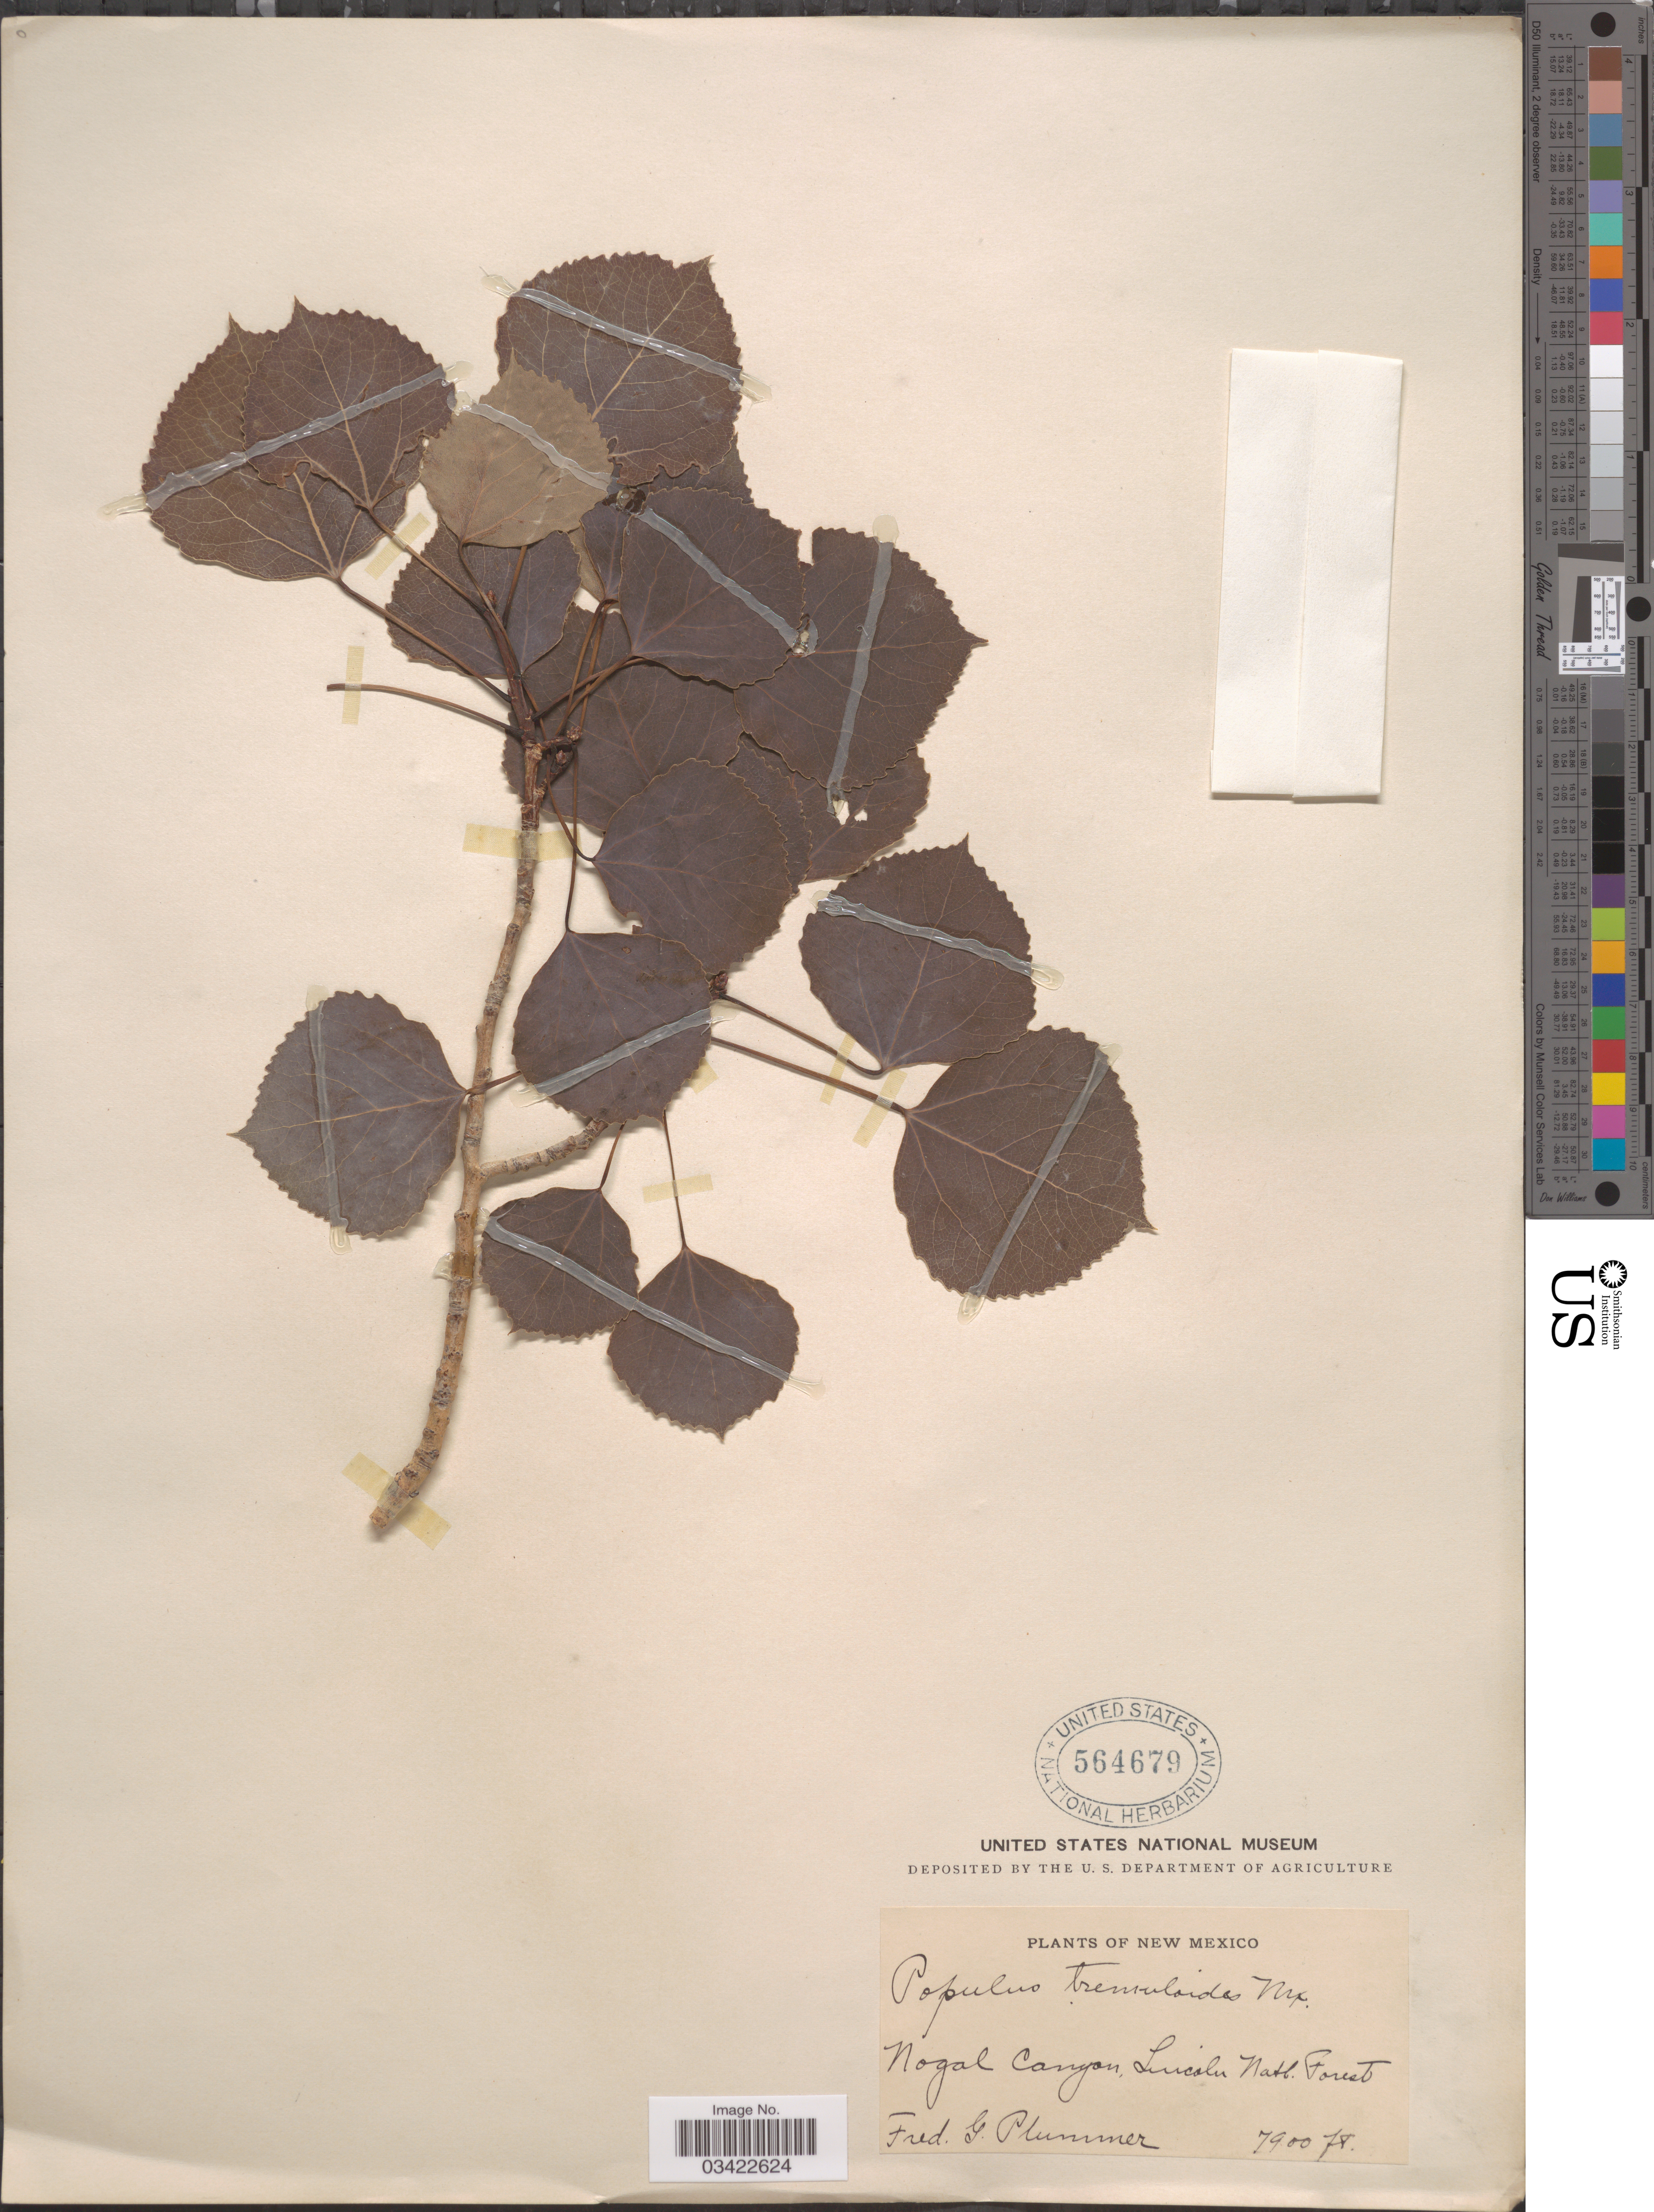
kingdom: Plantae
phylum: Tracheophyta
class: Magnoliopsida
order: Malpighiales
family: Salicaceae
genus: Populus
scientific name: Populus tremuloides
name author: Michx.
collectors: F. Plummer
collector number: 7900?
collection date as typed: Transcribed d/m/y: //78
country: United States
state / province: New Mexico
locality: Nogal Canyon, Lincoln Natl. Forest.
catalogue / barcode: US 564679